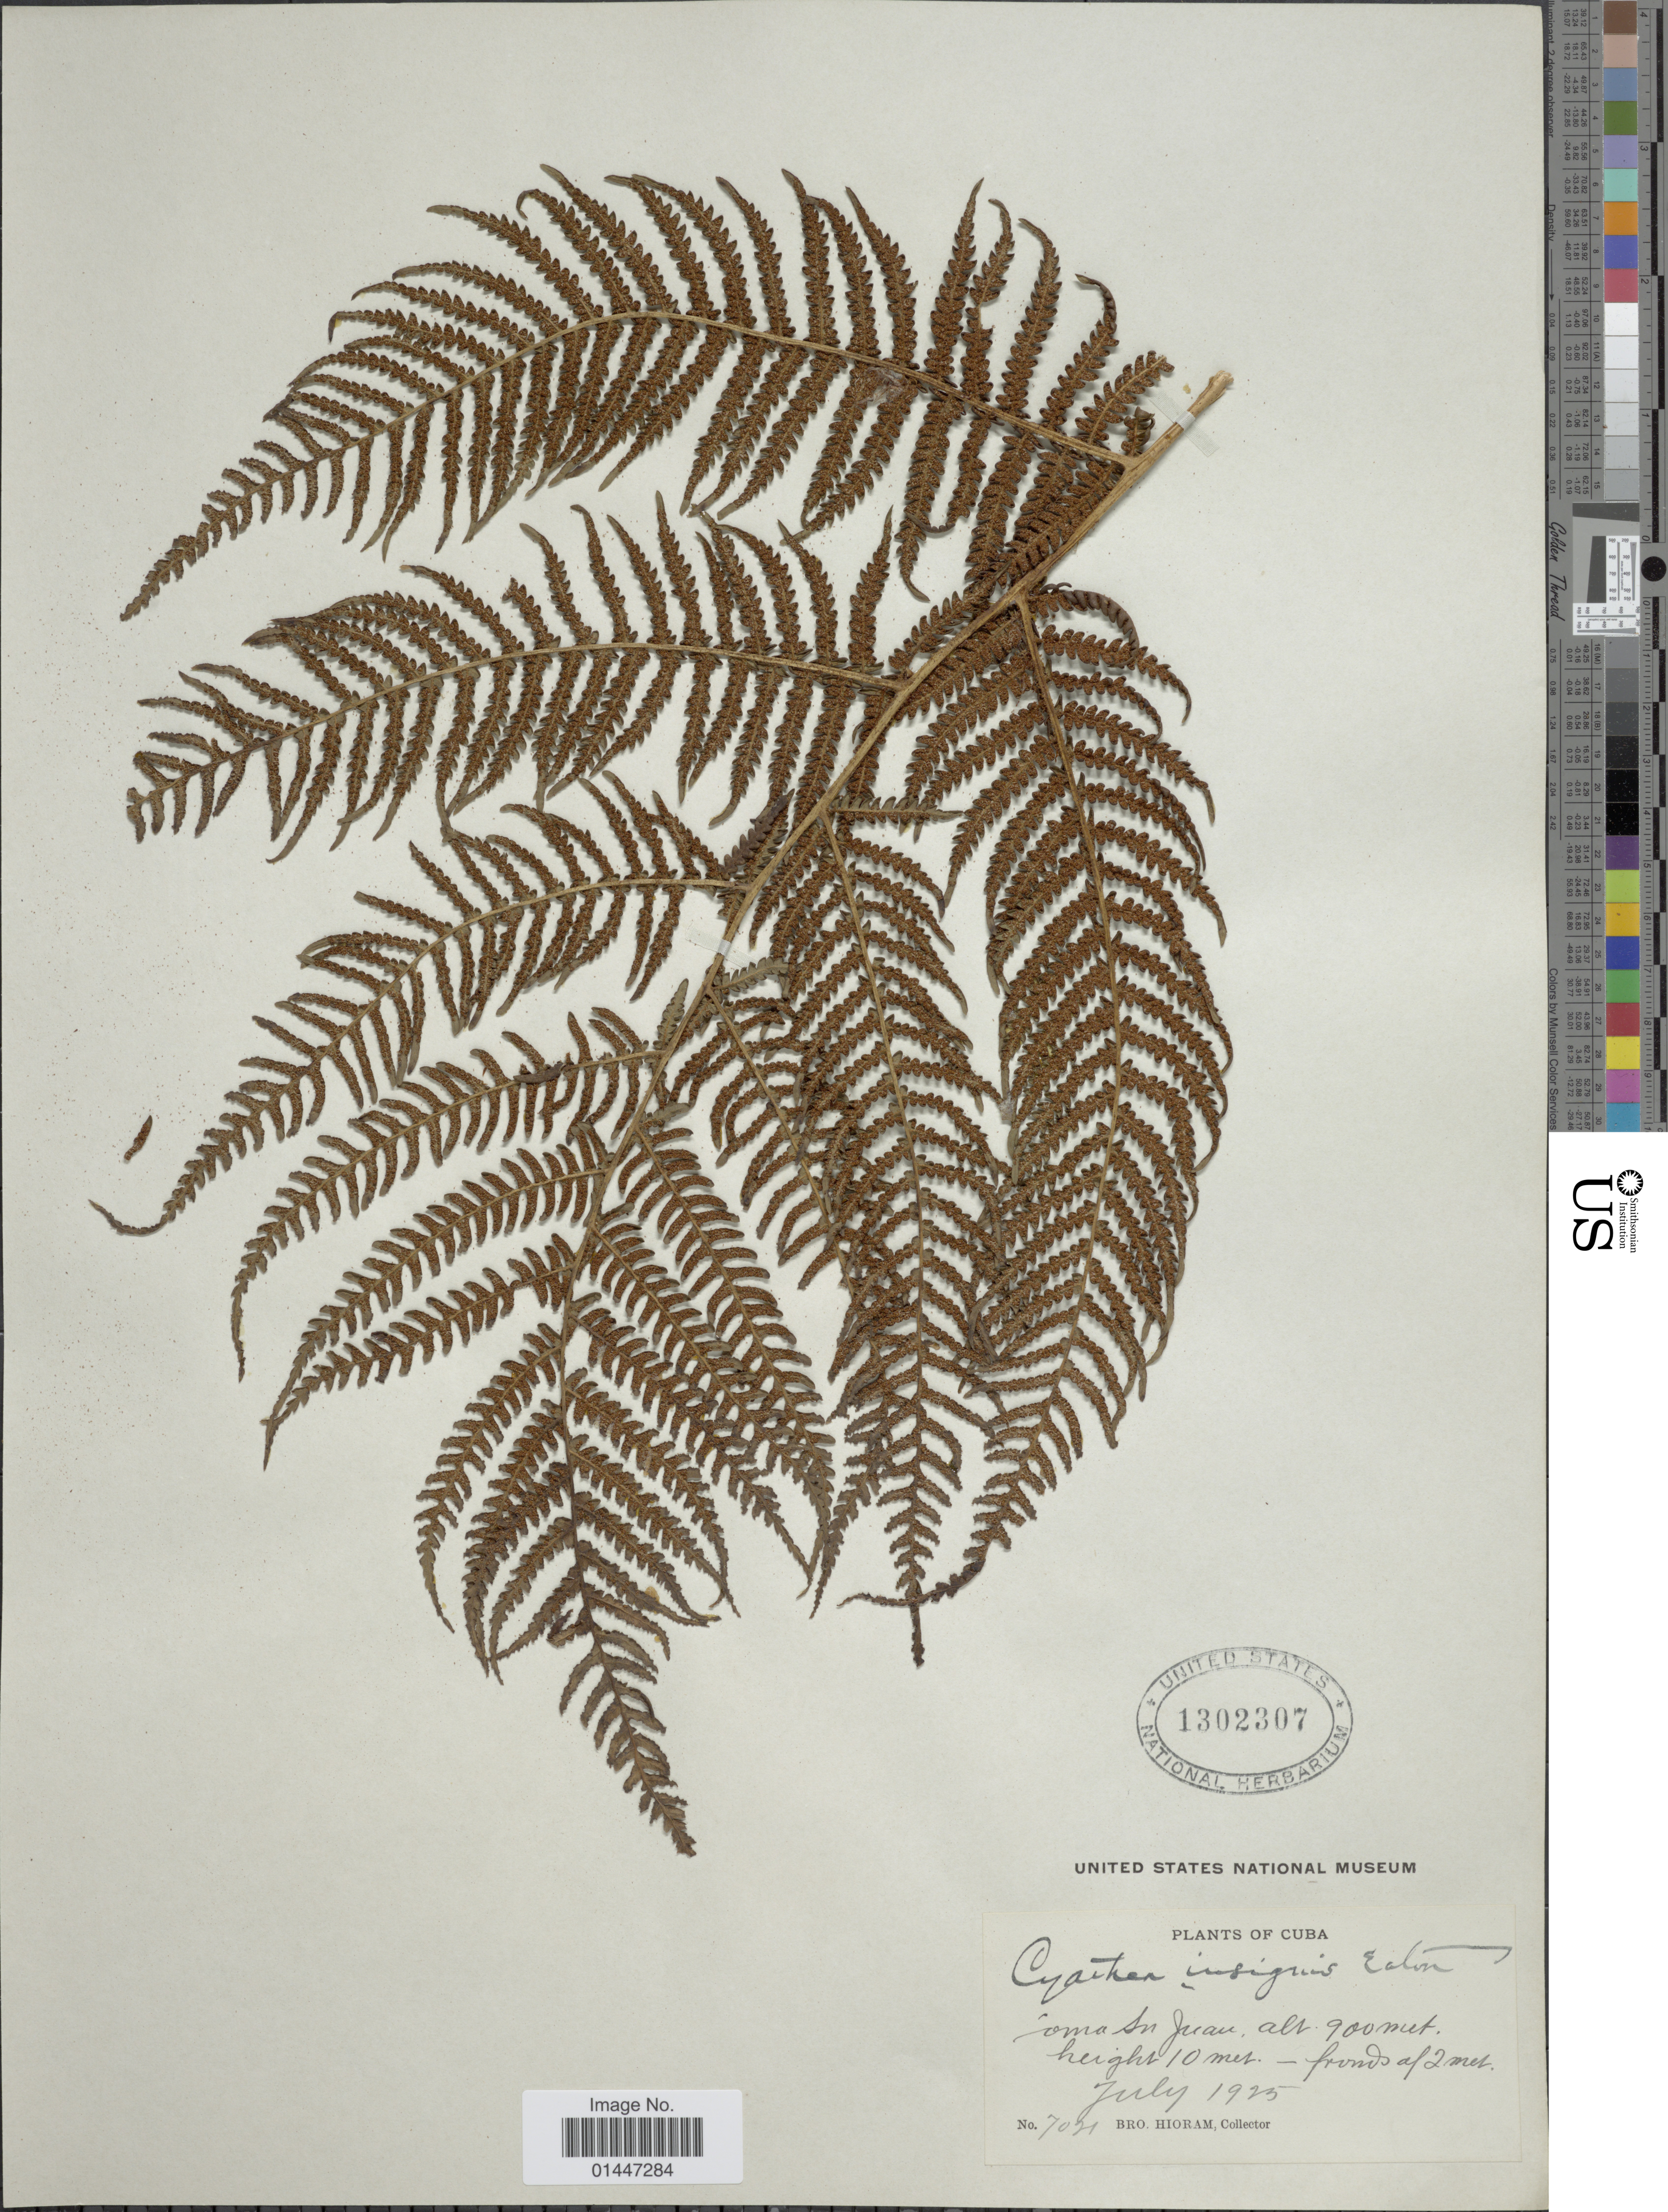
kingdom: Plantae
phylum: Tracheophyta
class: Polypodiopsida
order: Cyatheales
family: Cyatheaceae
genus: Sphaeropteris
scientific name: Sphaeropteris insignis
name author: (Eaton) R.M. Tryon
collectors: Bro. Hioram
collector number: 7021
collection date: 1925-07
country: Cuba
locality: Loma Sn Juan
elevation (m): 900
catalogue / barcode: US 1302307